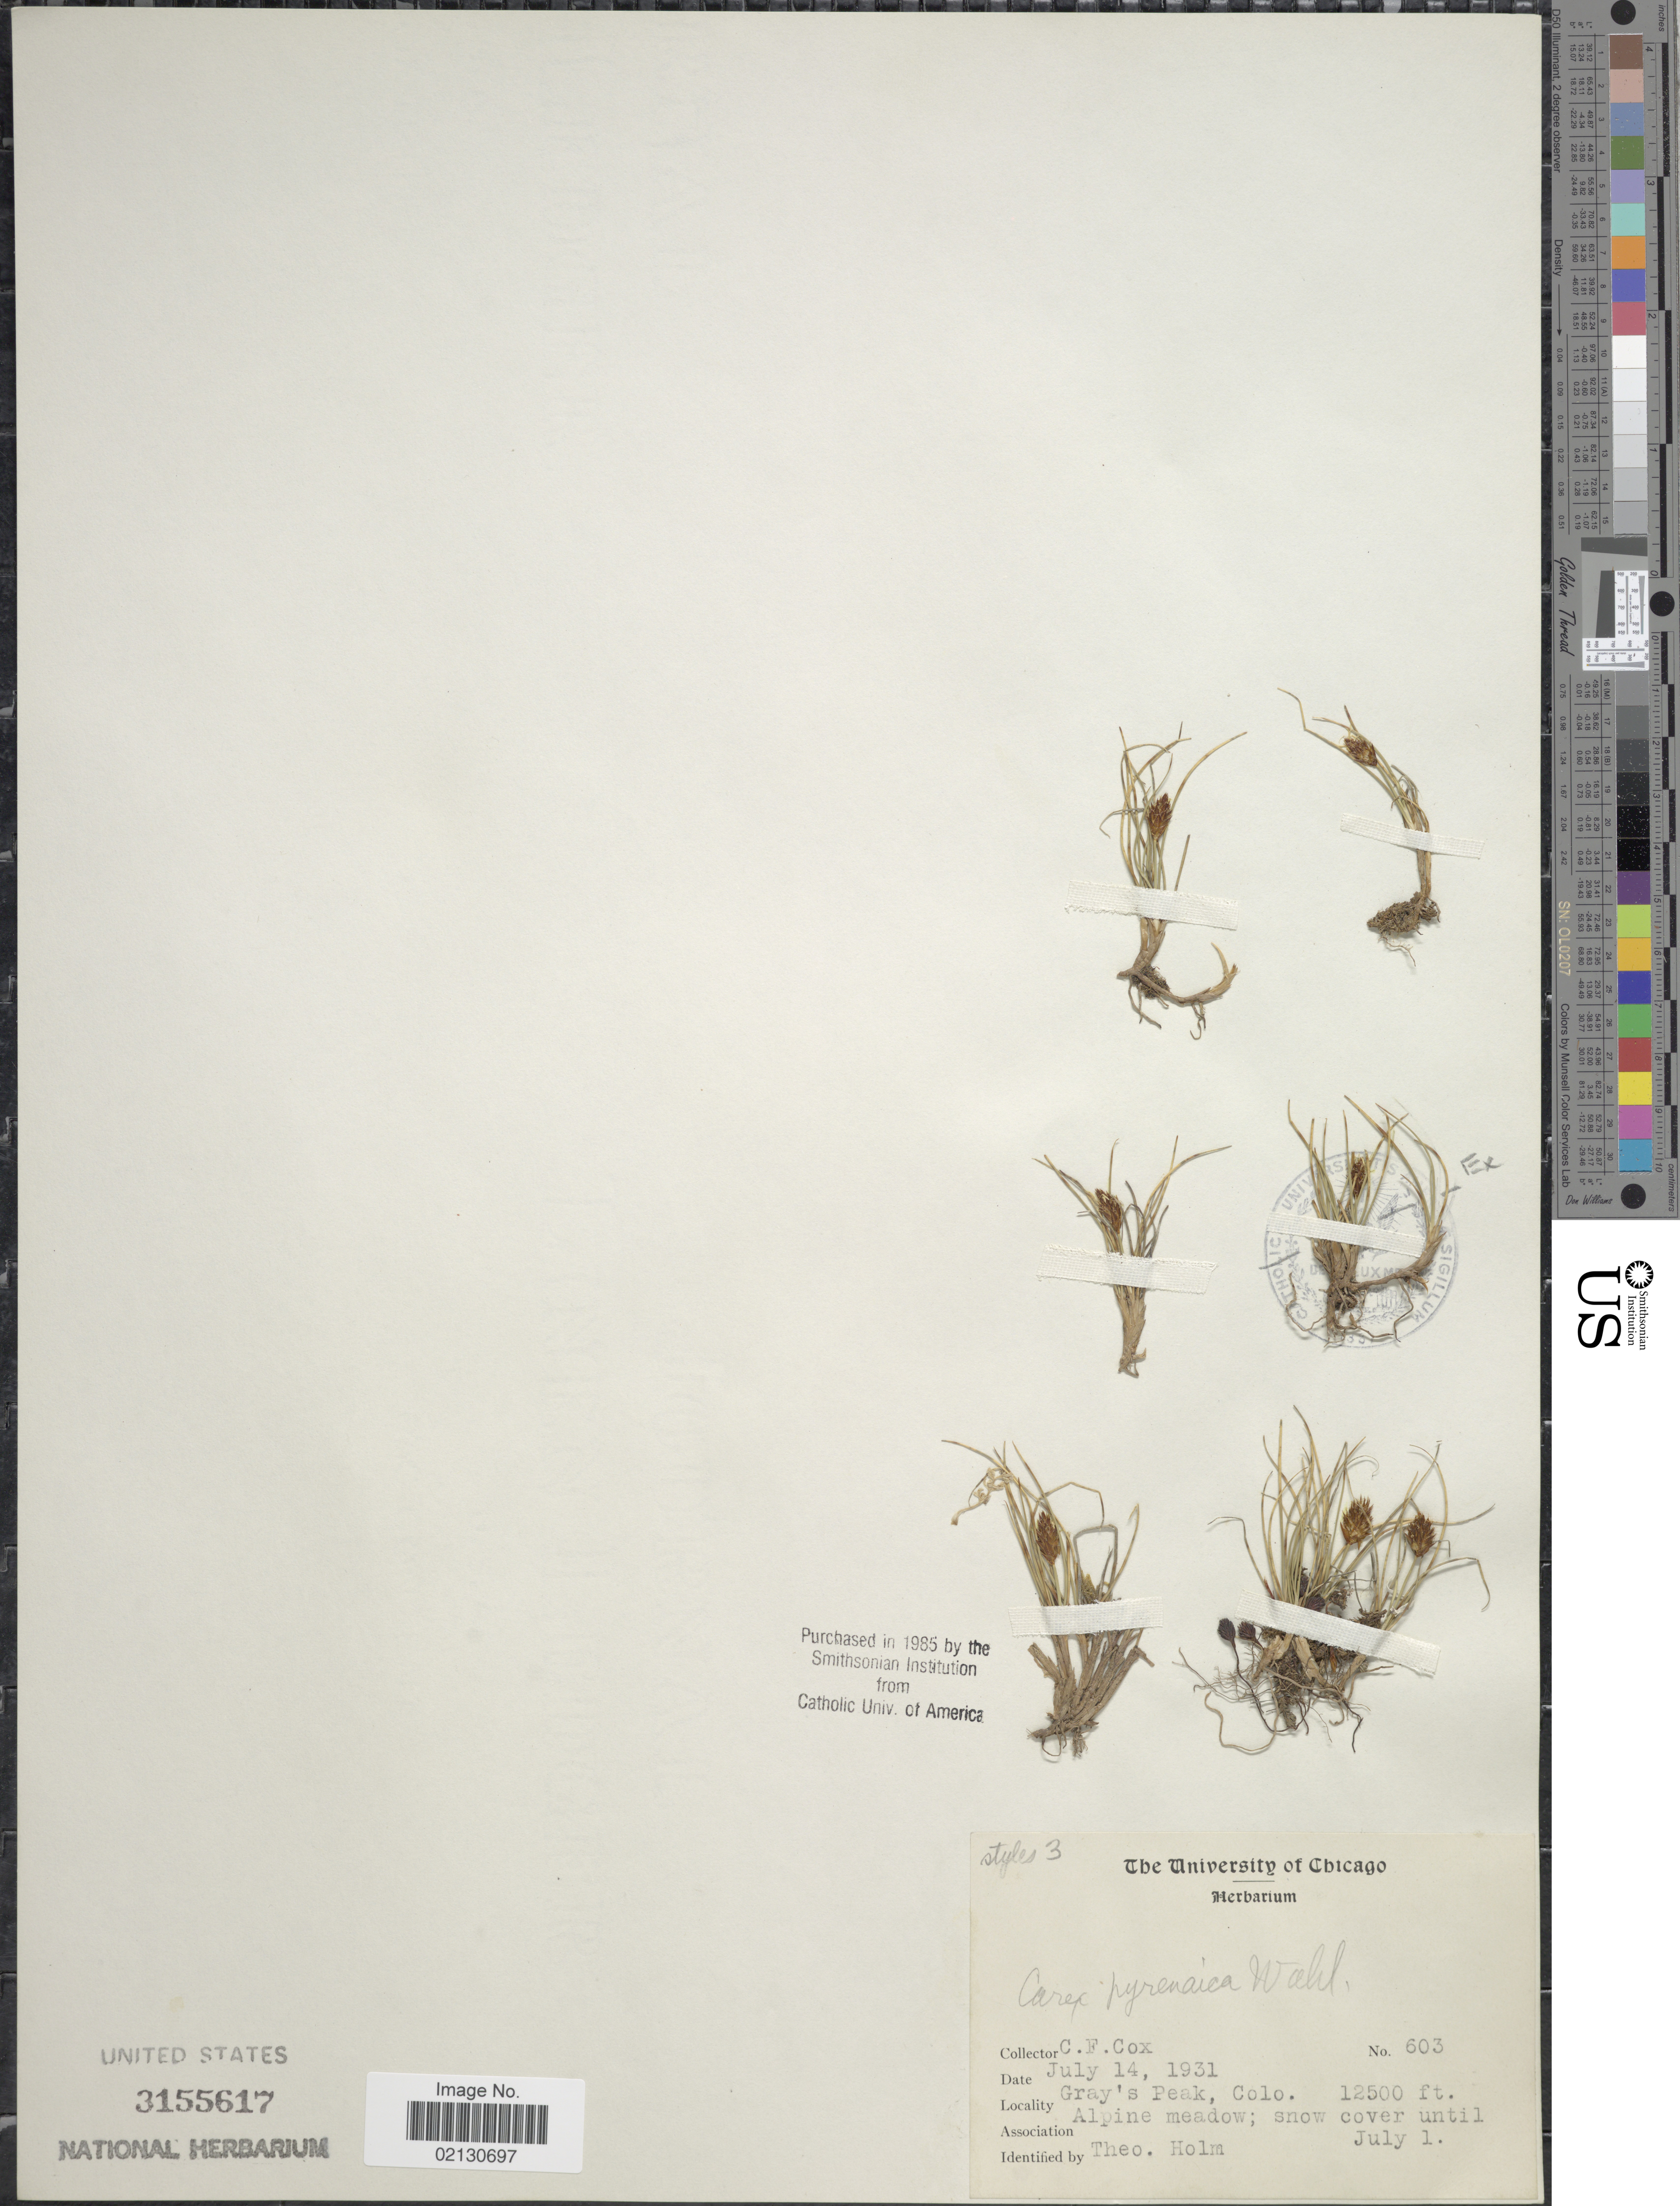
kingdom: Plantae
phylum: Tracheophyta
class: Liliopsida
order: Poales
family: Cyperaceae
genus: Carex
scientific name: Carex micropoda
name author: C.A. Mey.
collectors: C. Cox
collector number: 603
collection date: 1931-07-14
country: United States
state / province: Colorado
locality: Gray's Peak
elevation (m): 3810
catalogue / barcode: US 3155617